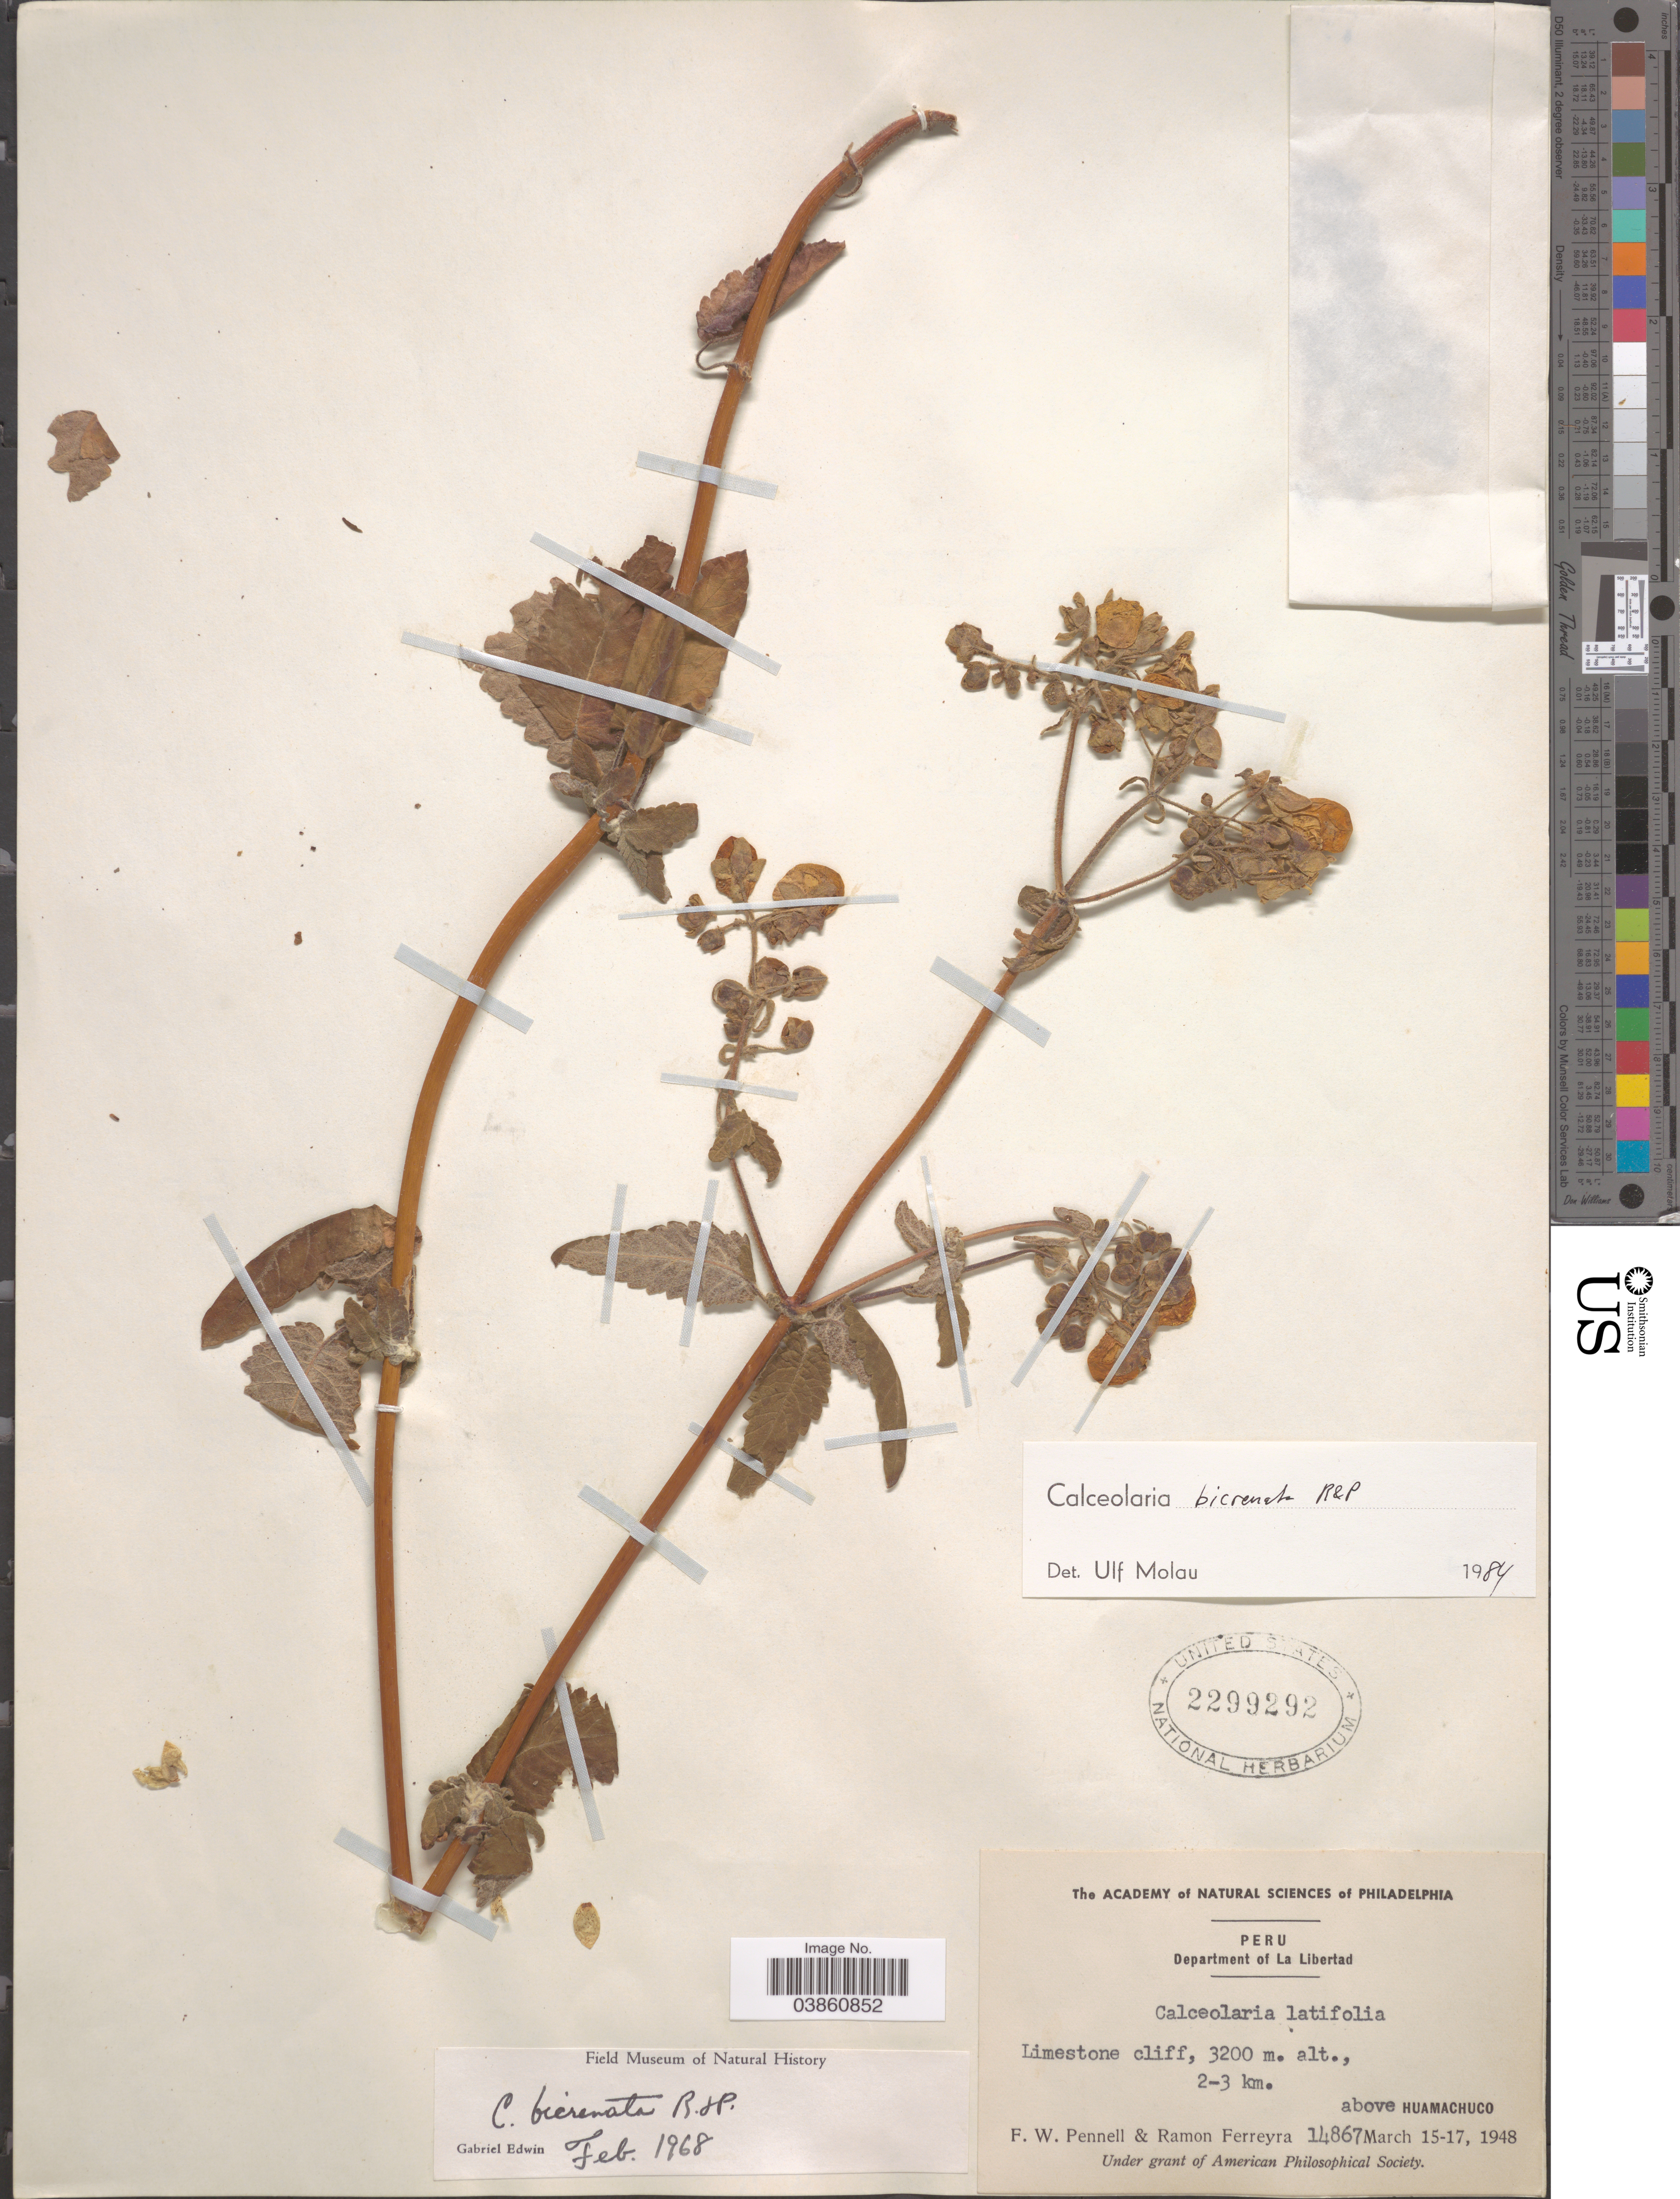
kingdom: Plantae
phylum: Tracheophyta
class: Magnoliopsida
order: Lamiales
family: Calceolariaceae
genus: Calceolaria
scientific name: Calceolaria bicrenata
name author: Ruiz & Pav.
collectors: F. W. Pennell & R. A. Ferreyra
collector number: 14867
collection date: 1948-03-15/1948-03-17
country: Peru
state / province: La Libertad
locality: Department of La Libertad. 2-3 km. above Huamachuco.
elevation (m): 3200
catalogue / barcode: US 2299292